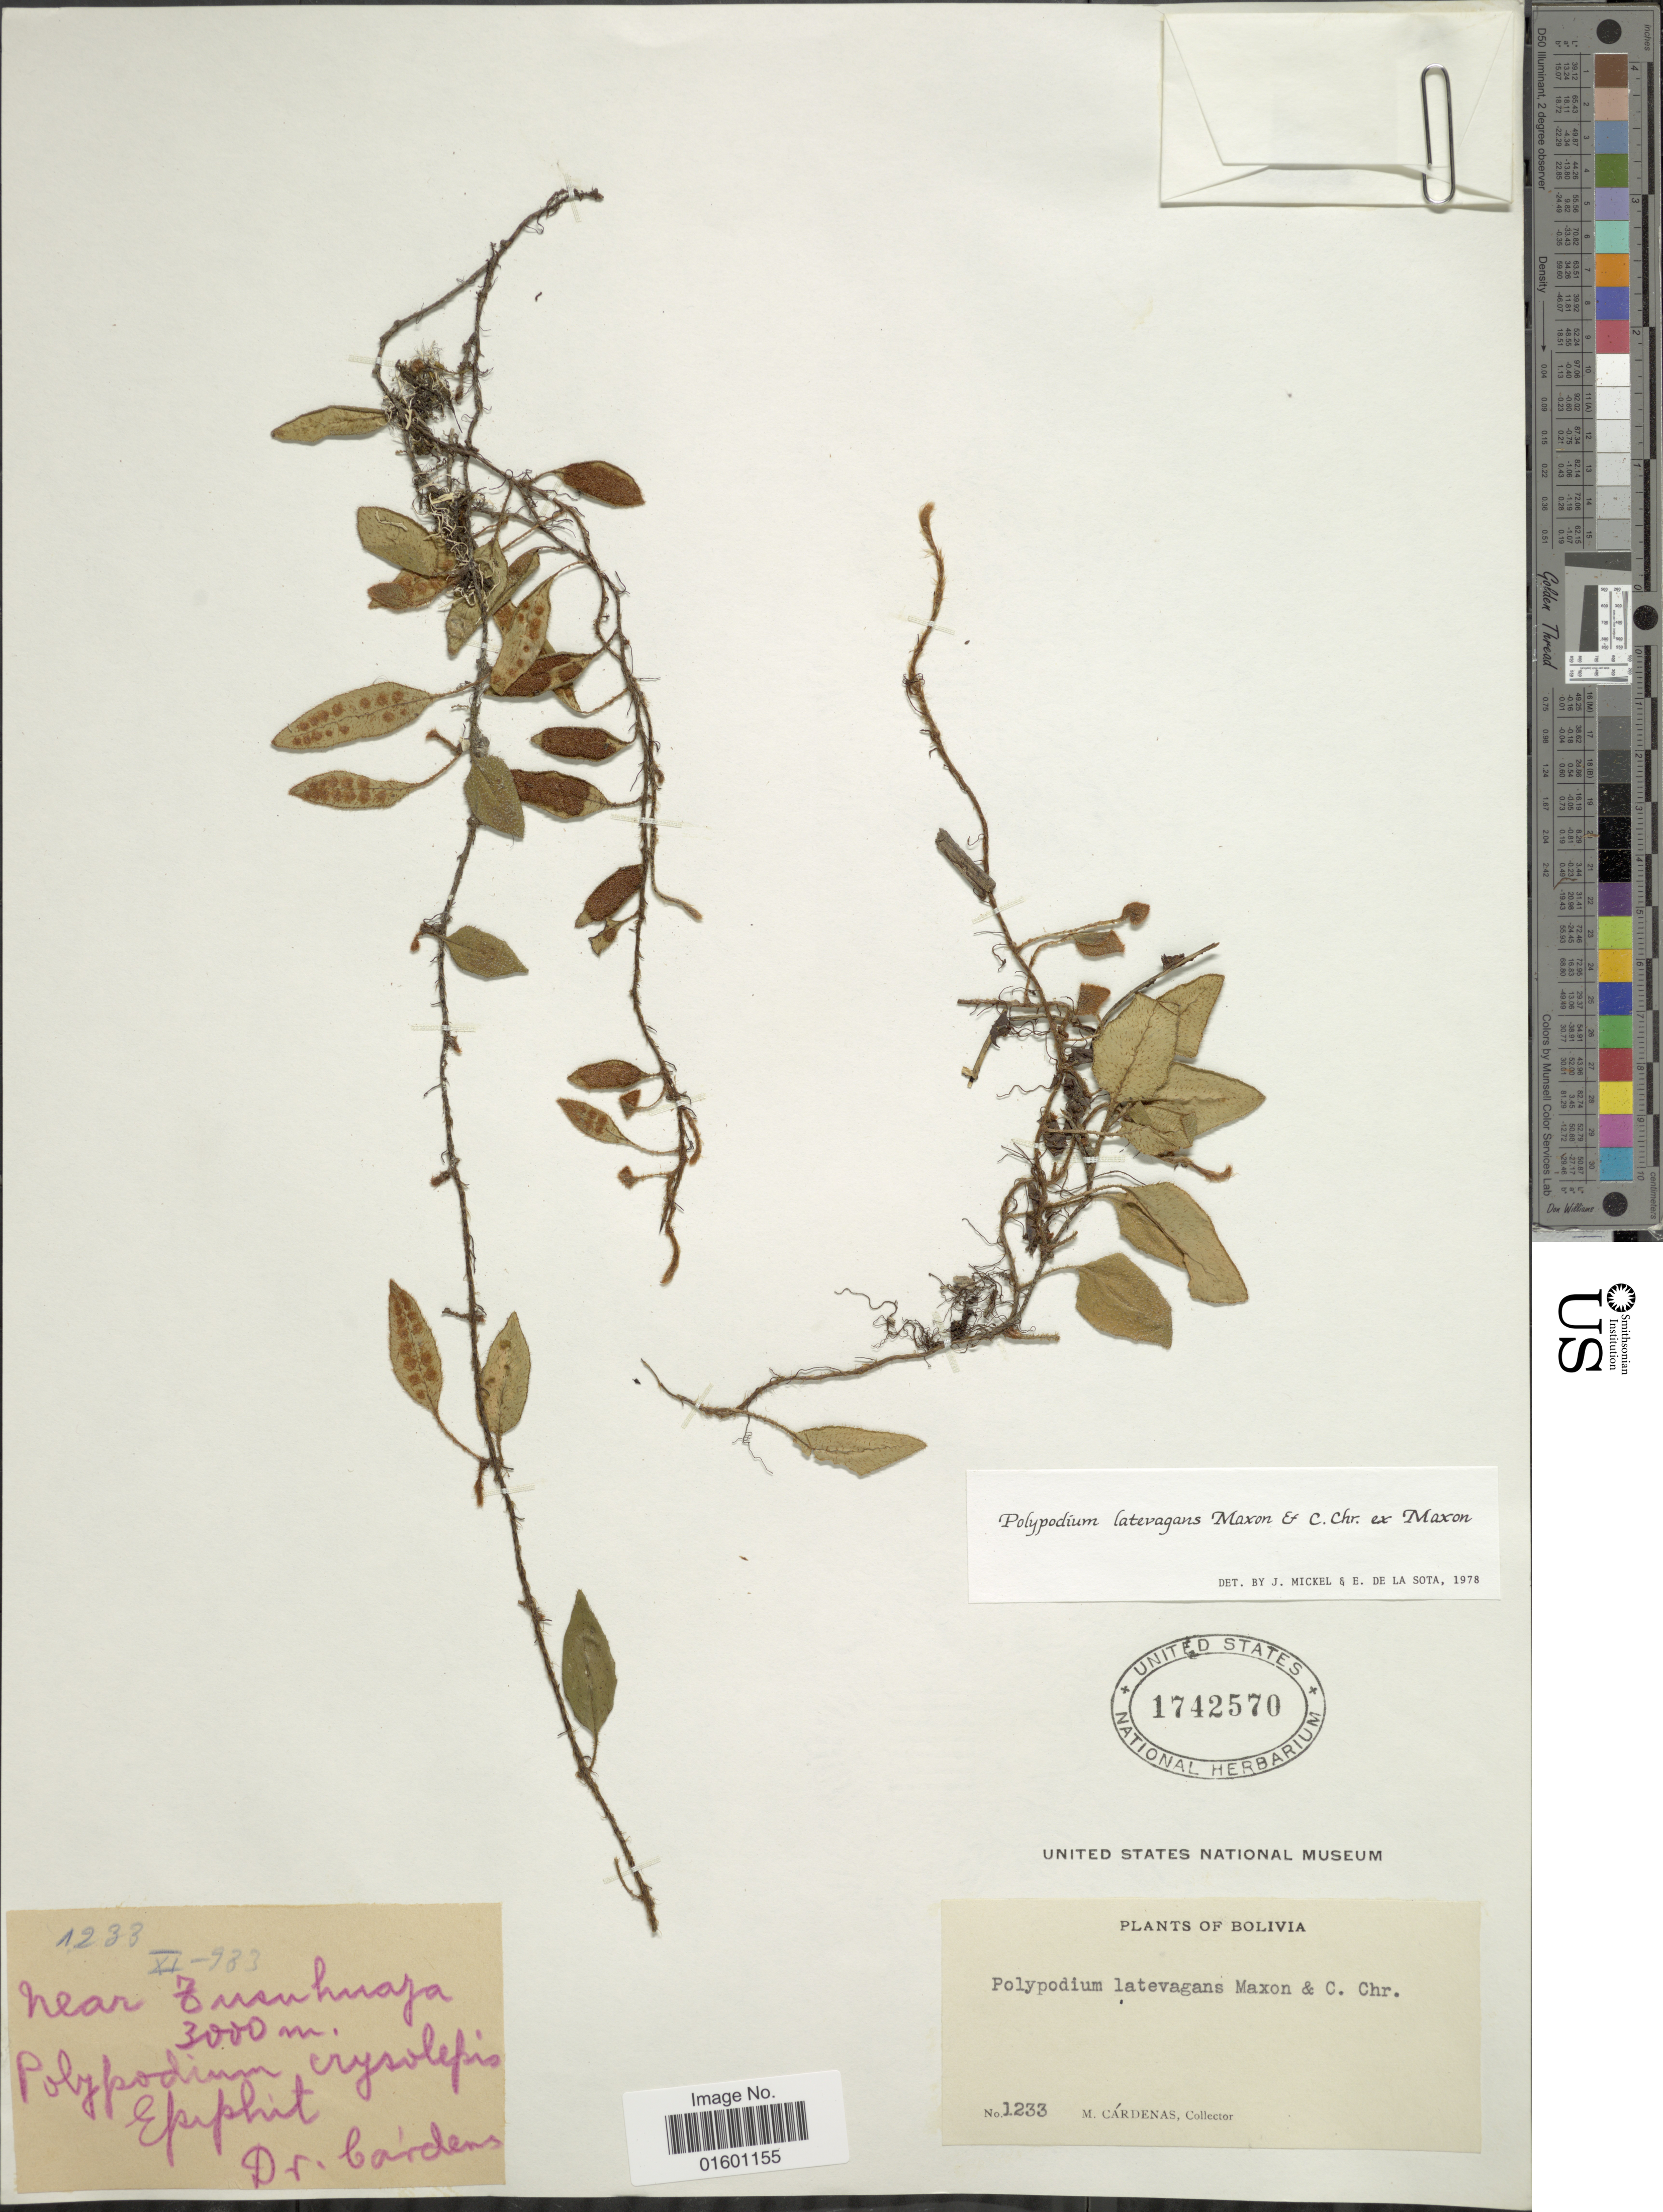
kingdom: Plantae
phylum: Tracheophyta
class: Polypodiopsida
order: Polypodiales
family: Polypodiaceae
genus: Microgramma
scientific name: Microgramma latevagans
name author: (Maxon & C. Chr.) Lellinger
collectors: M. Cárdenas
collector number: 1233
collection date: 1983-11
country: Bolivia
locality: Near Zusuhuaja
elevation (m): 3000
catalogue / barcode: US 1742570